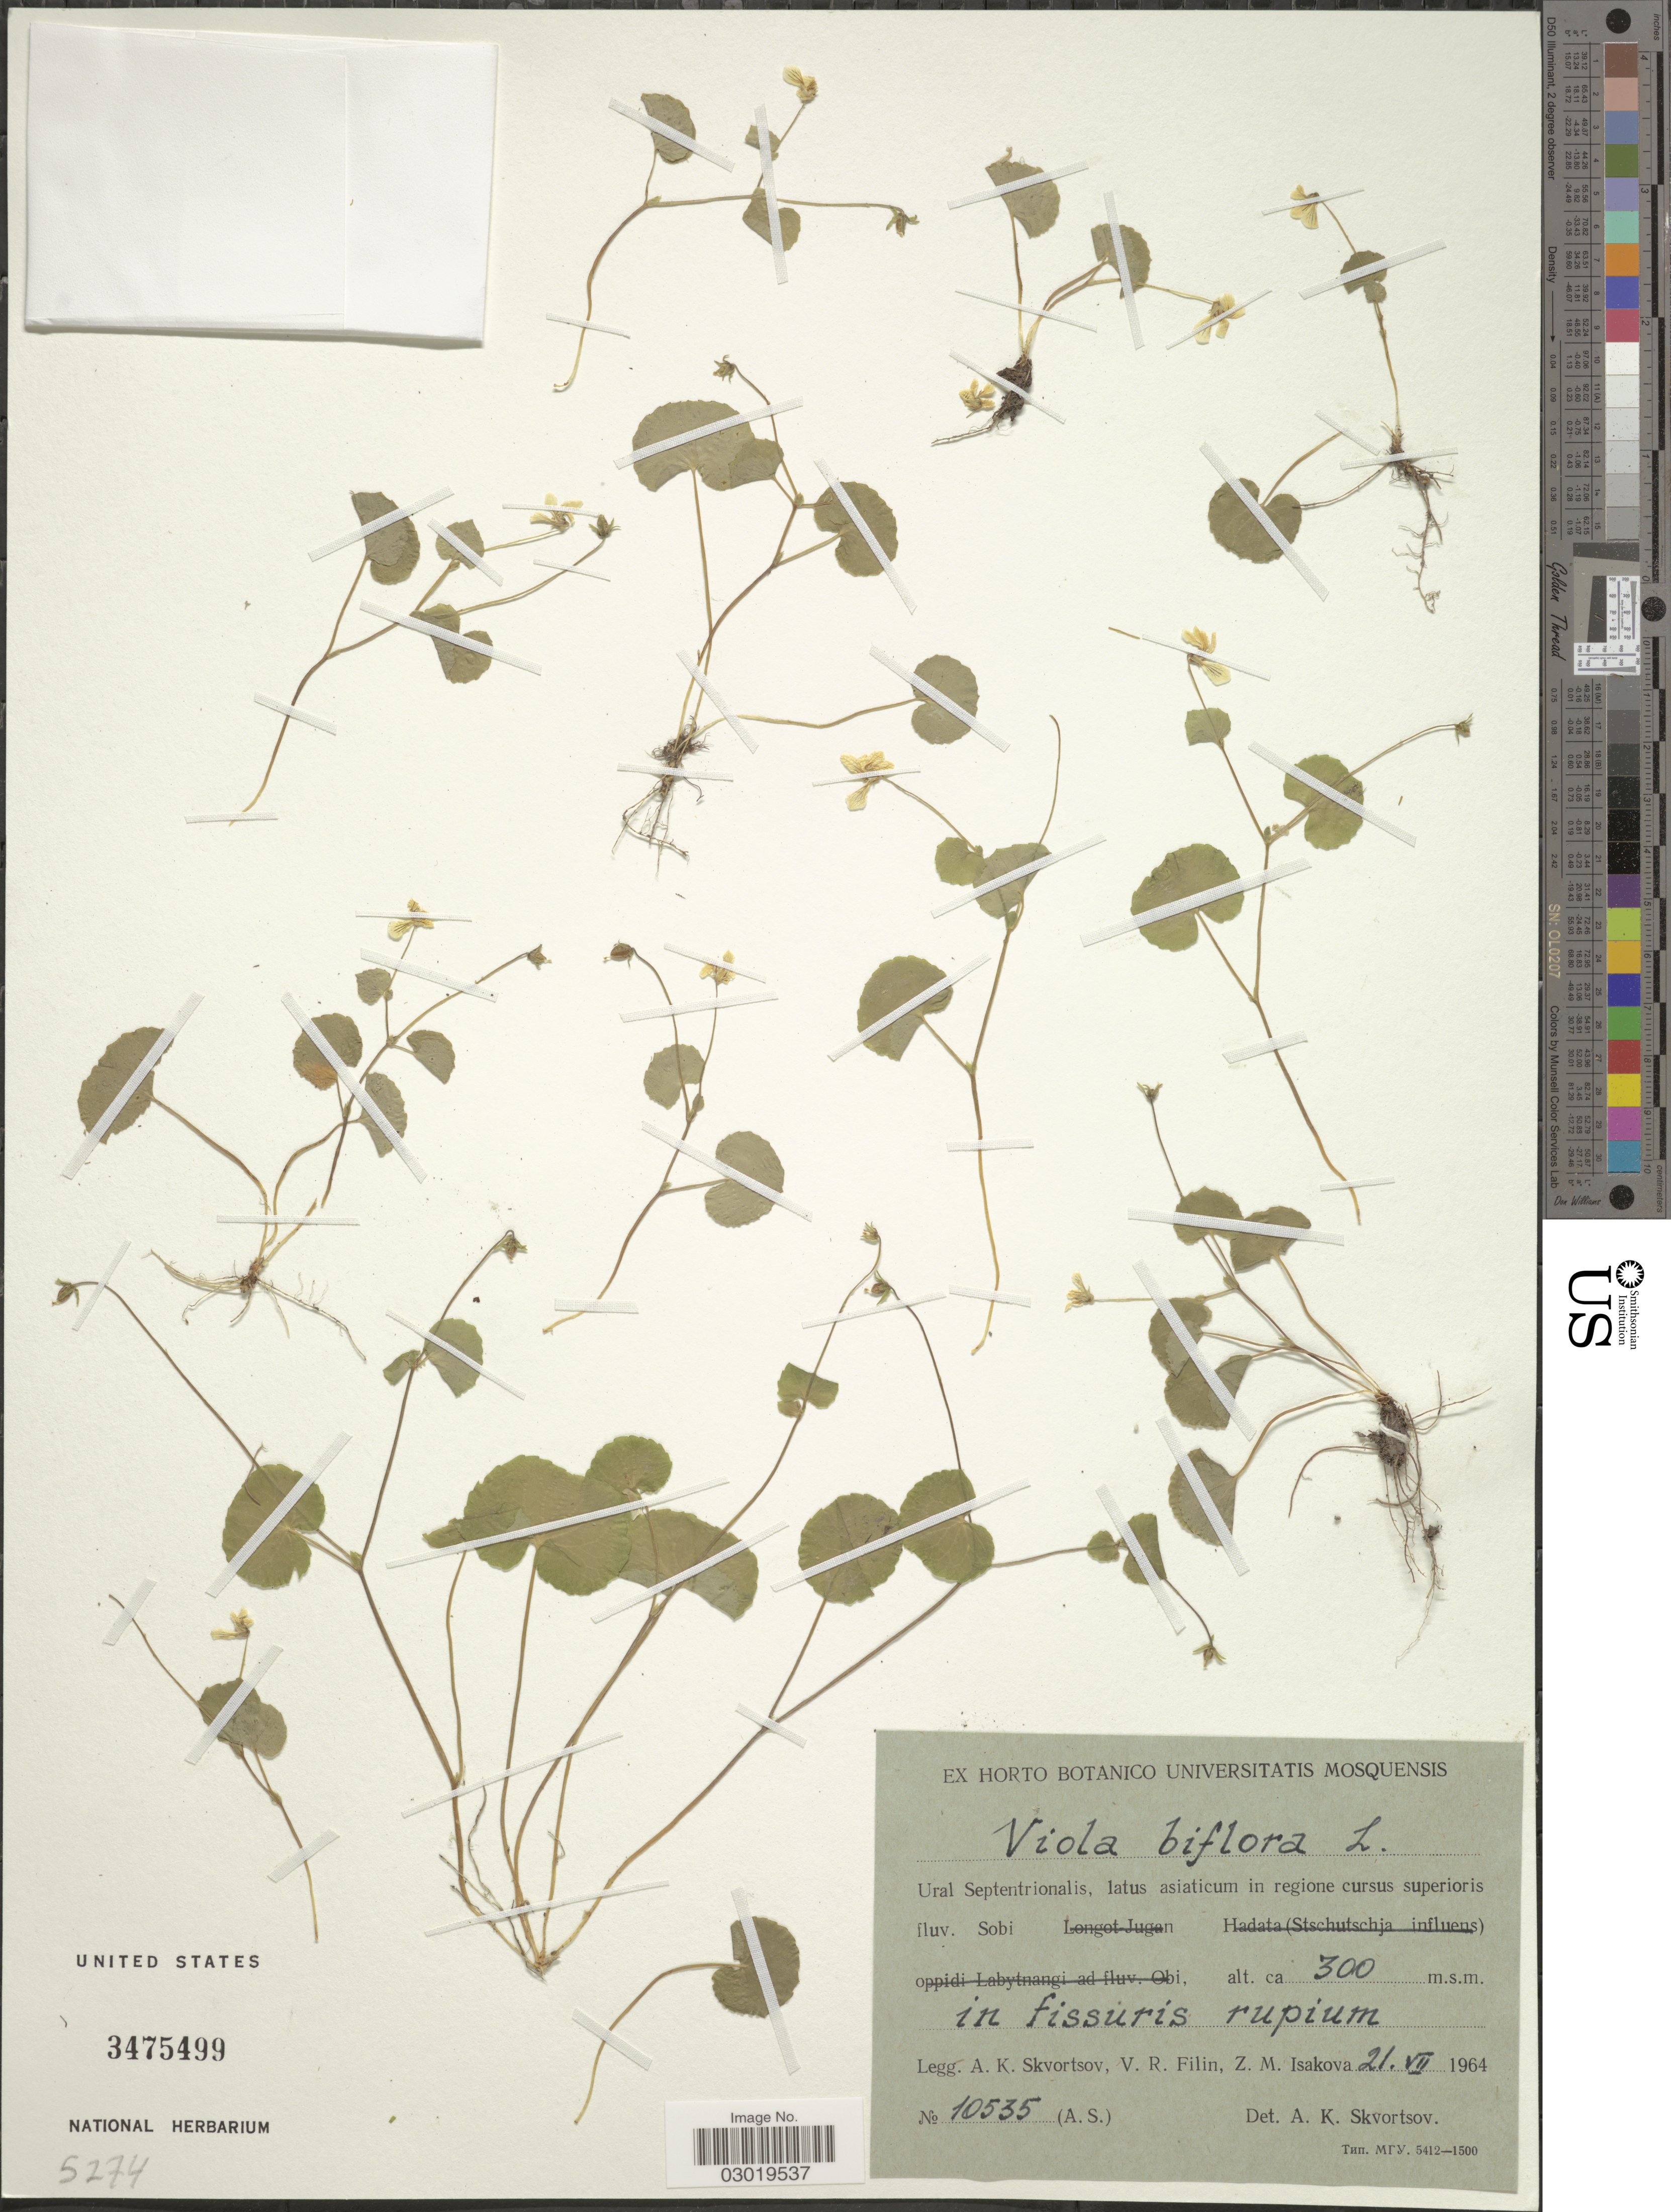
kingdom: Plantae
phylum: Tracheophyta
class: Magnoliopsida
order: Malpighiales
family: Violaceae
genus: Viola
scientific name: Viola biflora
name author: L.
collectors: A. K. Skvortsov, V. Filin & Z. Isakova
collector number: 10535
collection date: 1964-07-21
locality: Ural Septentrionalis, latus asiaticum in regione cursus superioris fluv. Sobi.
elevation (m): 300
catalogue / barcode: US 3475499